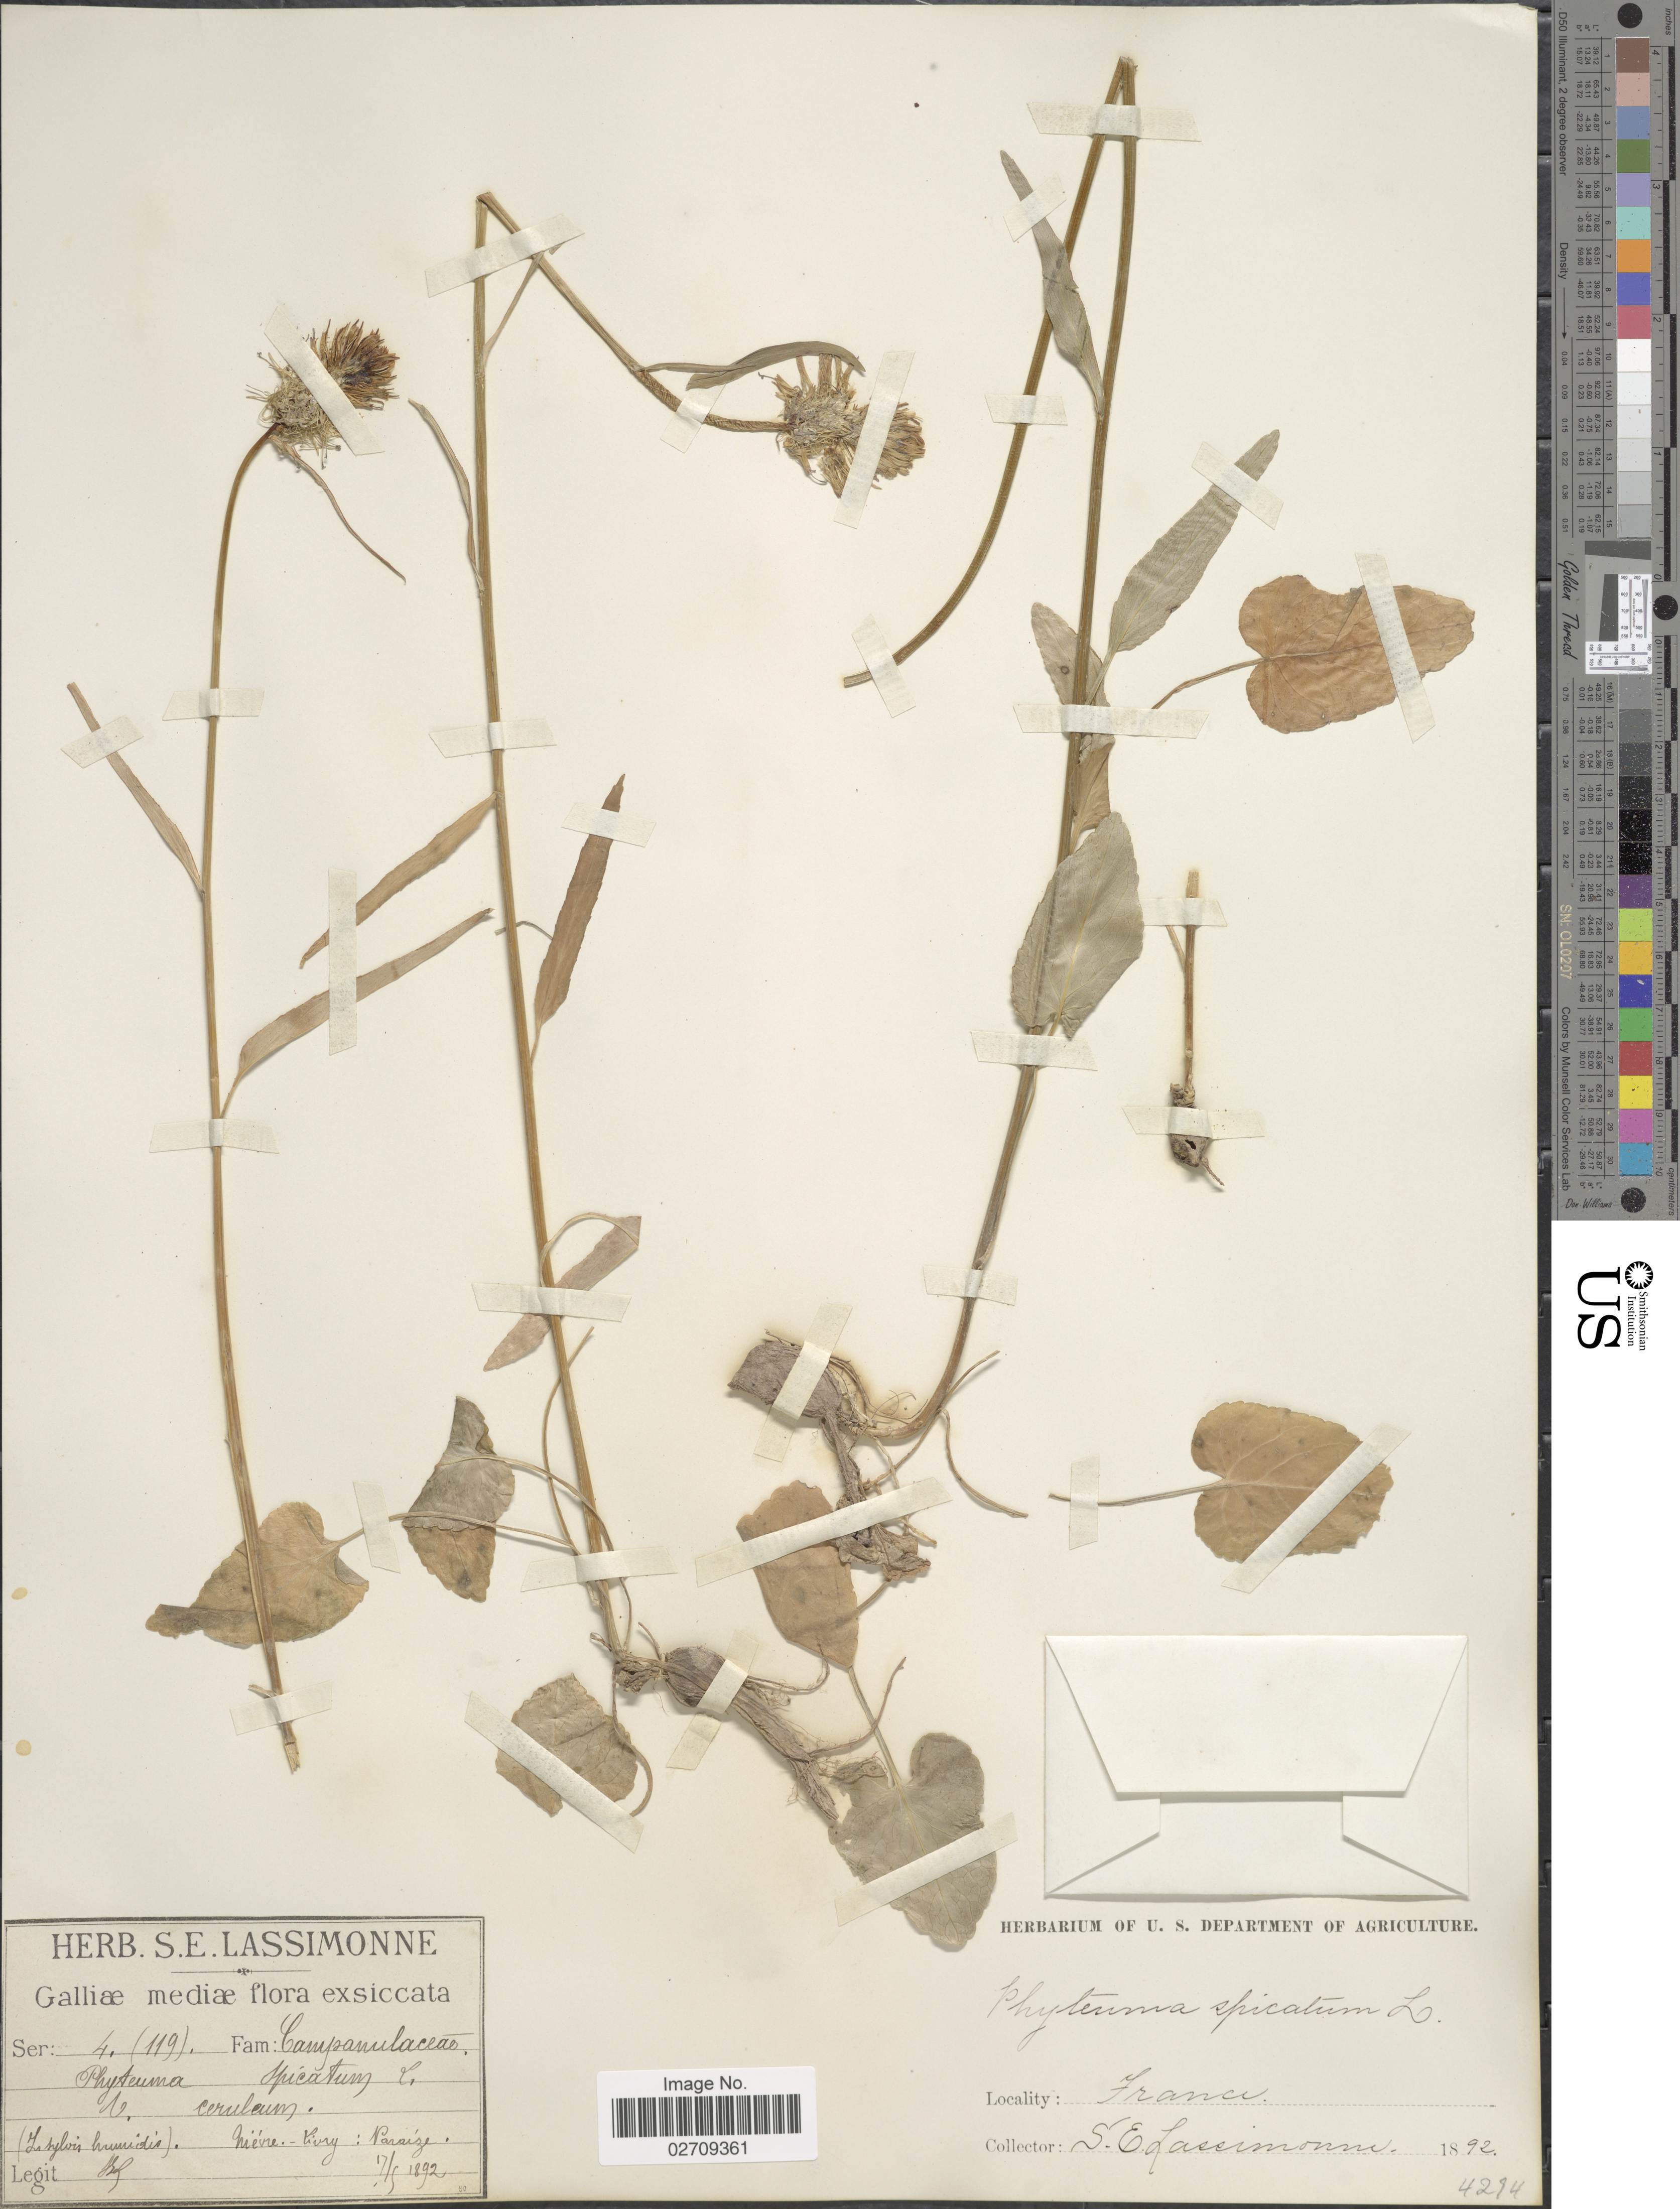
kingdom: Plantae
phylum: Tracheophyta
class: Magnoliopsida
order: Asterales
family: Campanulaceae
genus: Phyteuma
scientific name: Phyteuma spicatum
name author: L.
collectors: S. Lassimonne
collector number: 4(119)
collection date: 1892-05-17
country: France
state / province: Bourgogne-Franche-Comté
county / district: Nièvre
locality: Galliæ [France]. In sylvis humidis [In wetland woods]. Nièvre - Livry: Paraize.